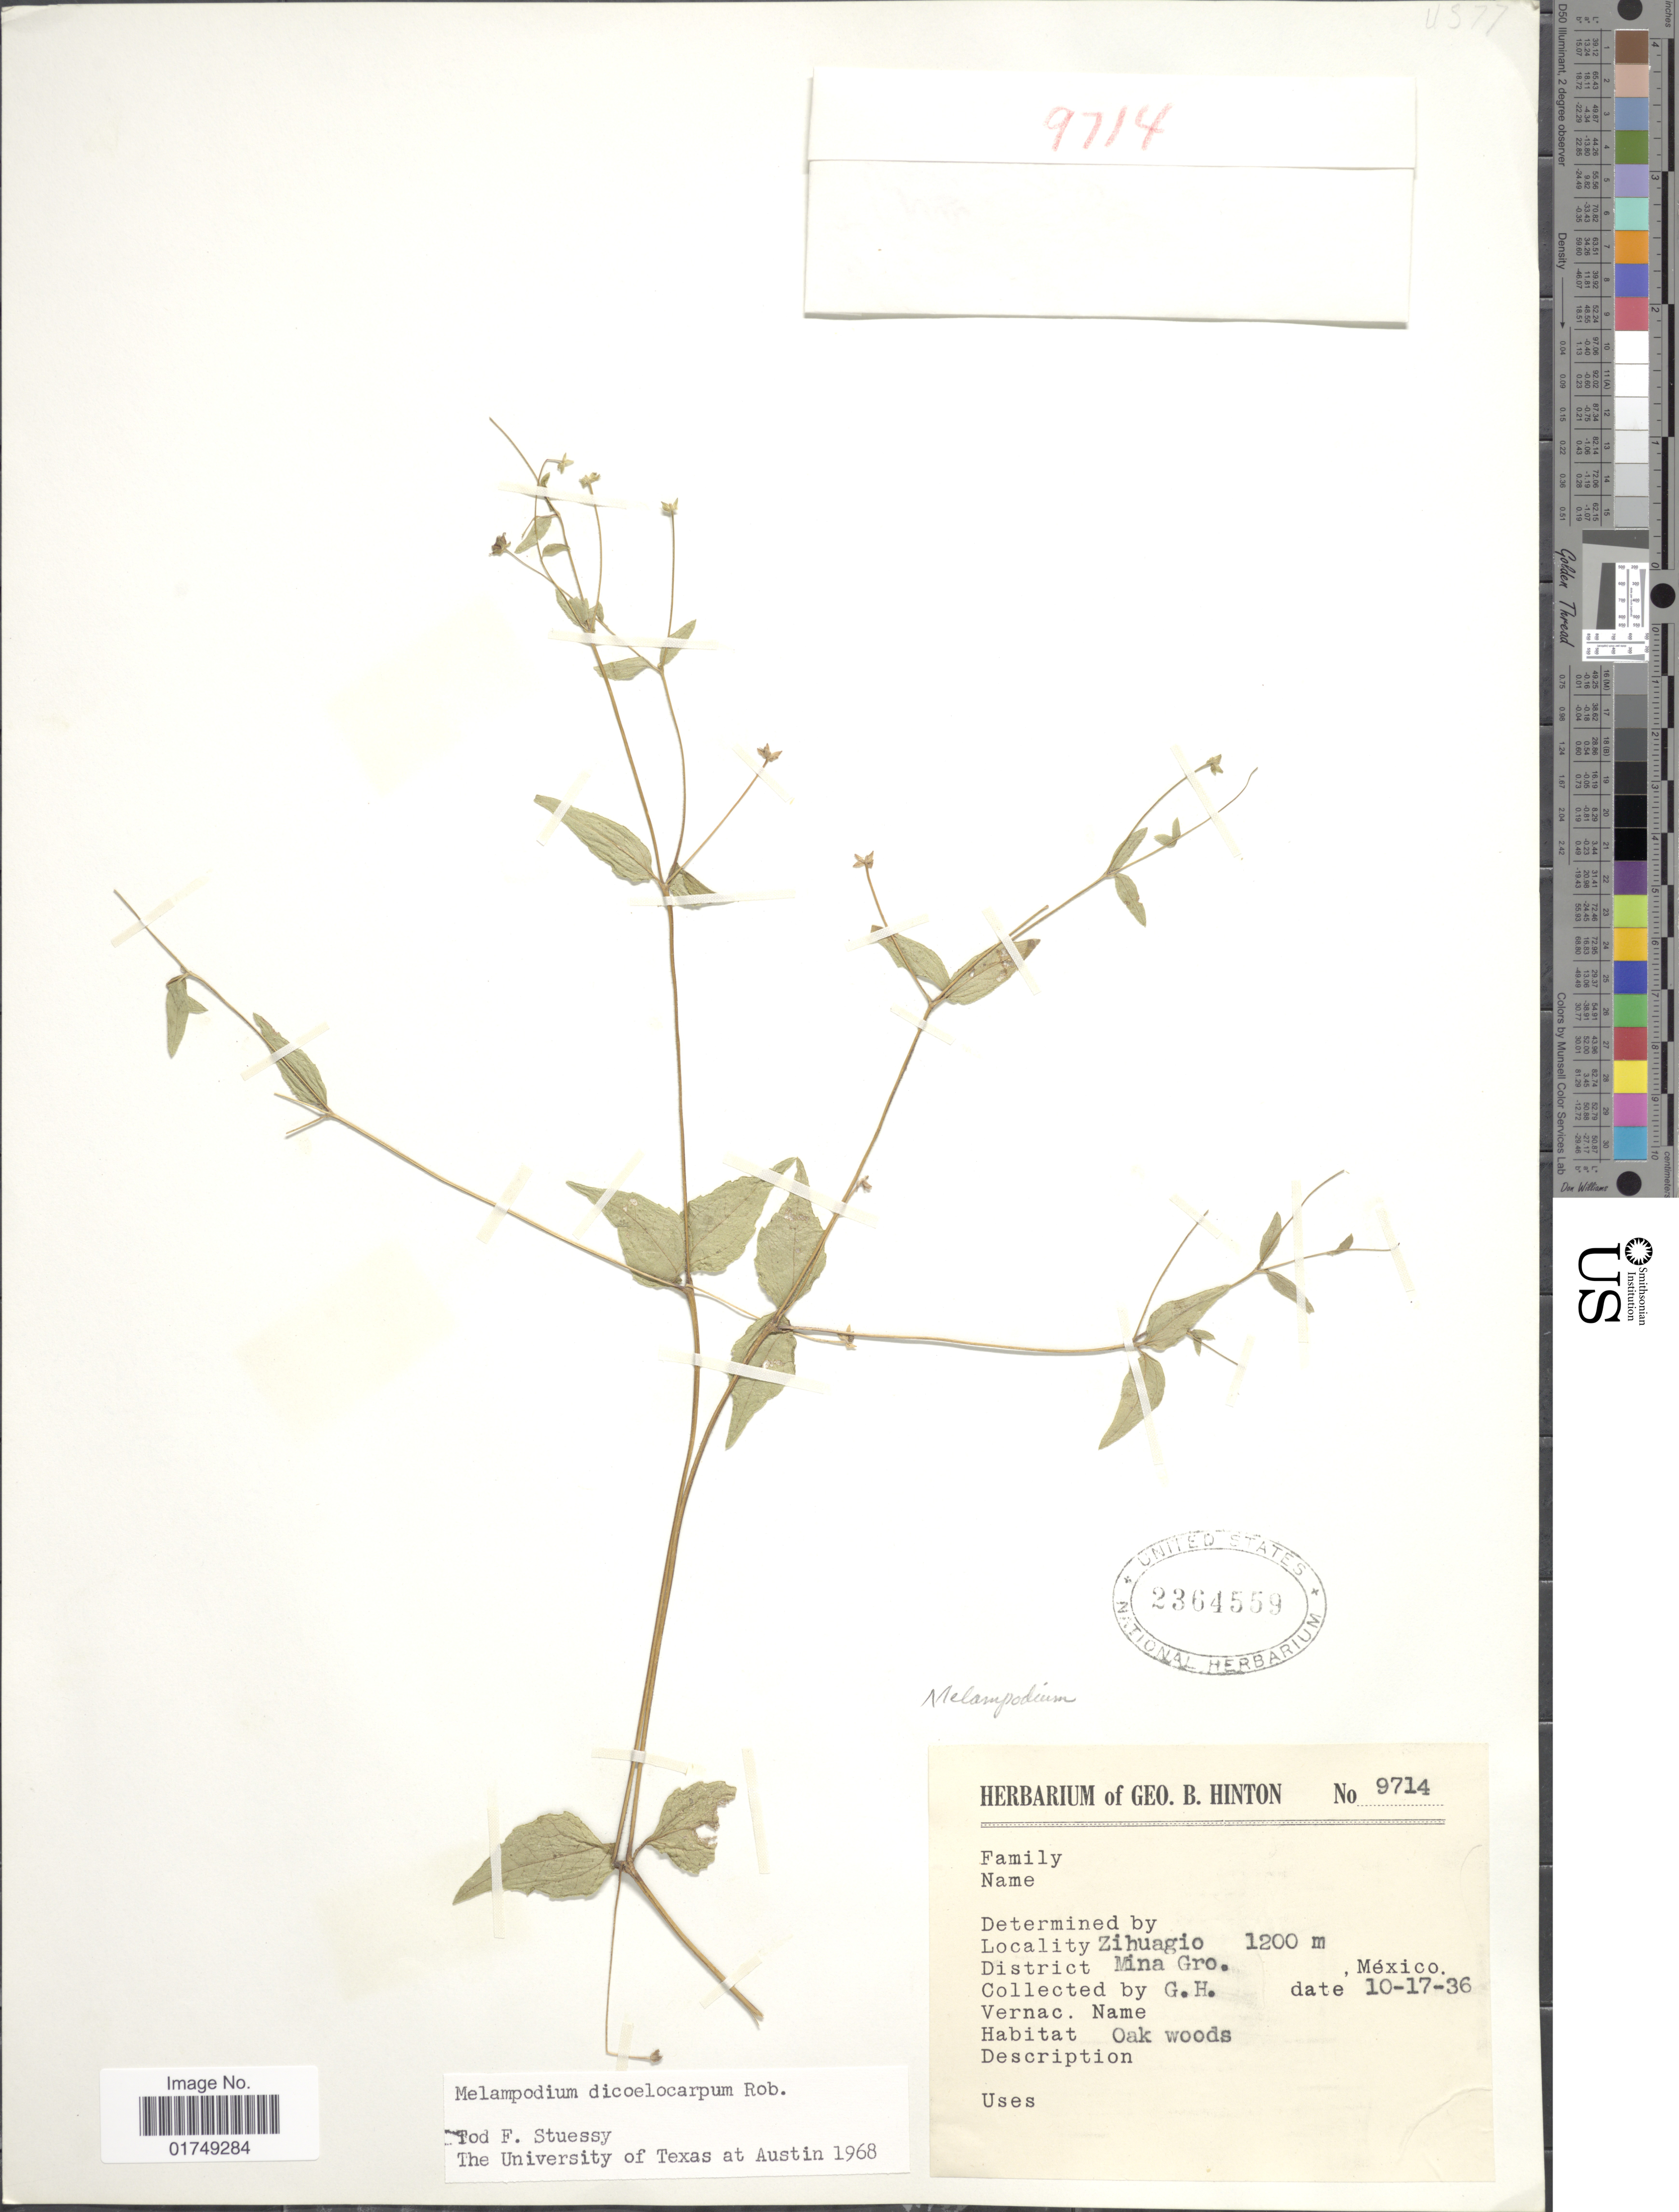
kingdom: Plantae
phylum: Tracheophyta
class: Magnoliopsida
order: Asterales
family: Asteraceae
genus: Melampodium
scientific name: Melampodium dicoelocarpum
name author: B.L. Rob.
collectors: G. B. Hinton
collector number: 9714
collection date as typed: Transcribed d/m/y: 17/10/36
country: Mexico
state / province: Guerrero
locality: Zihuagio, District Mina, Gro.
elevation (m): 1200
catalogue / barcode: US 2364559